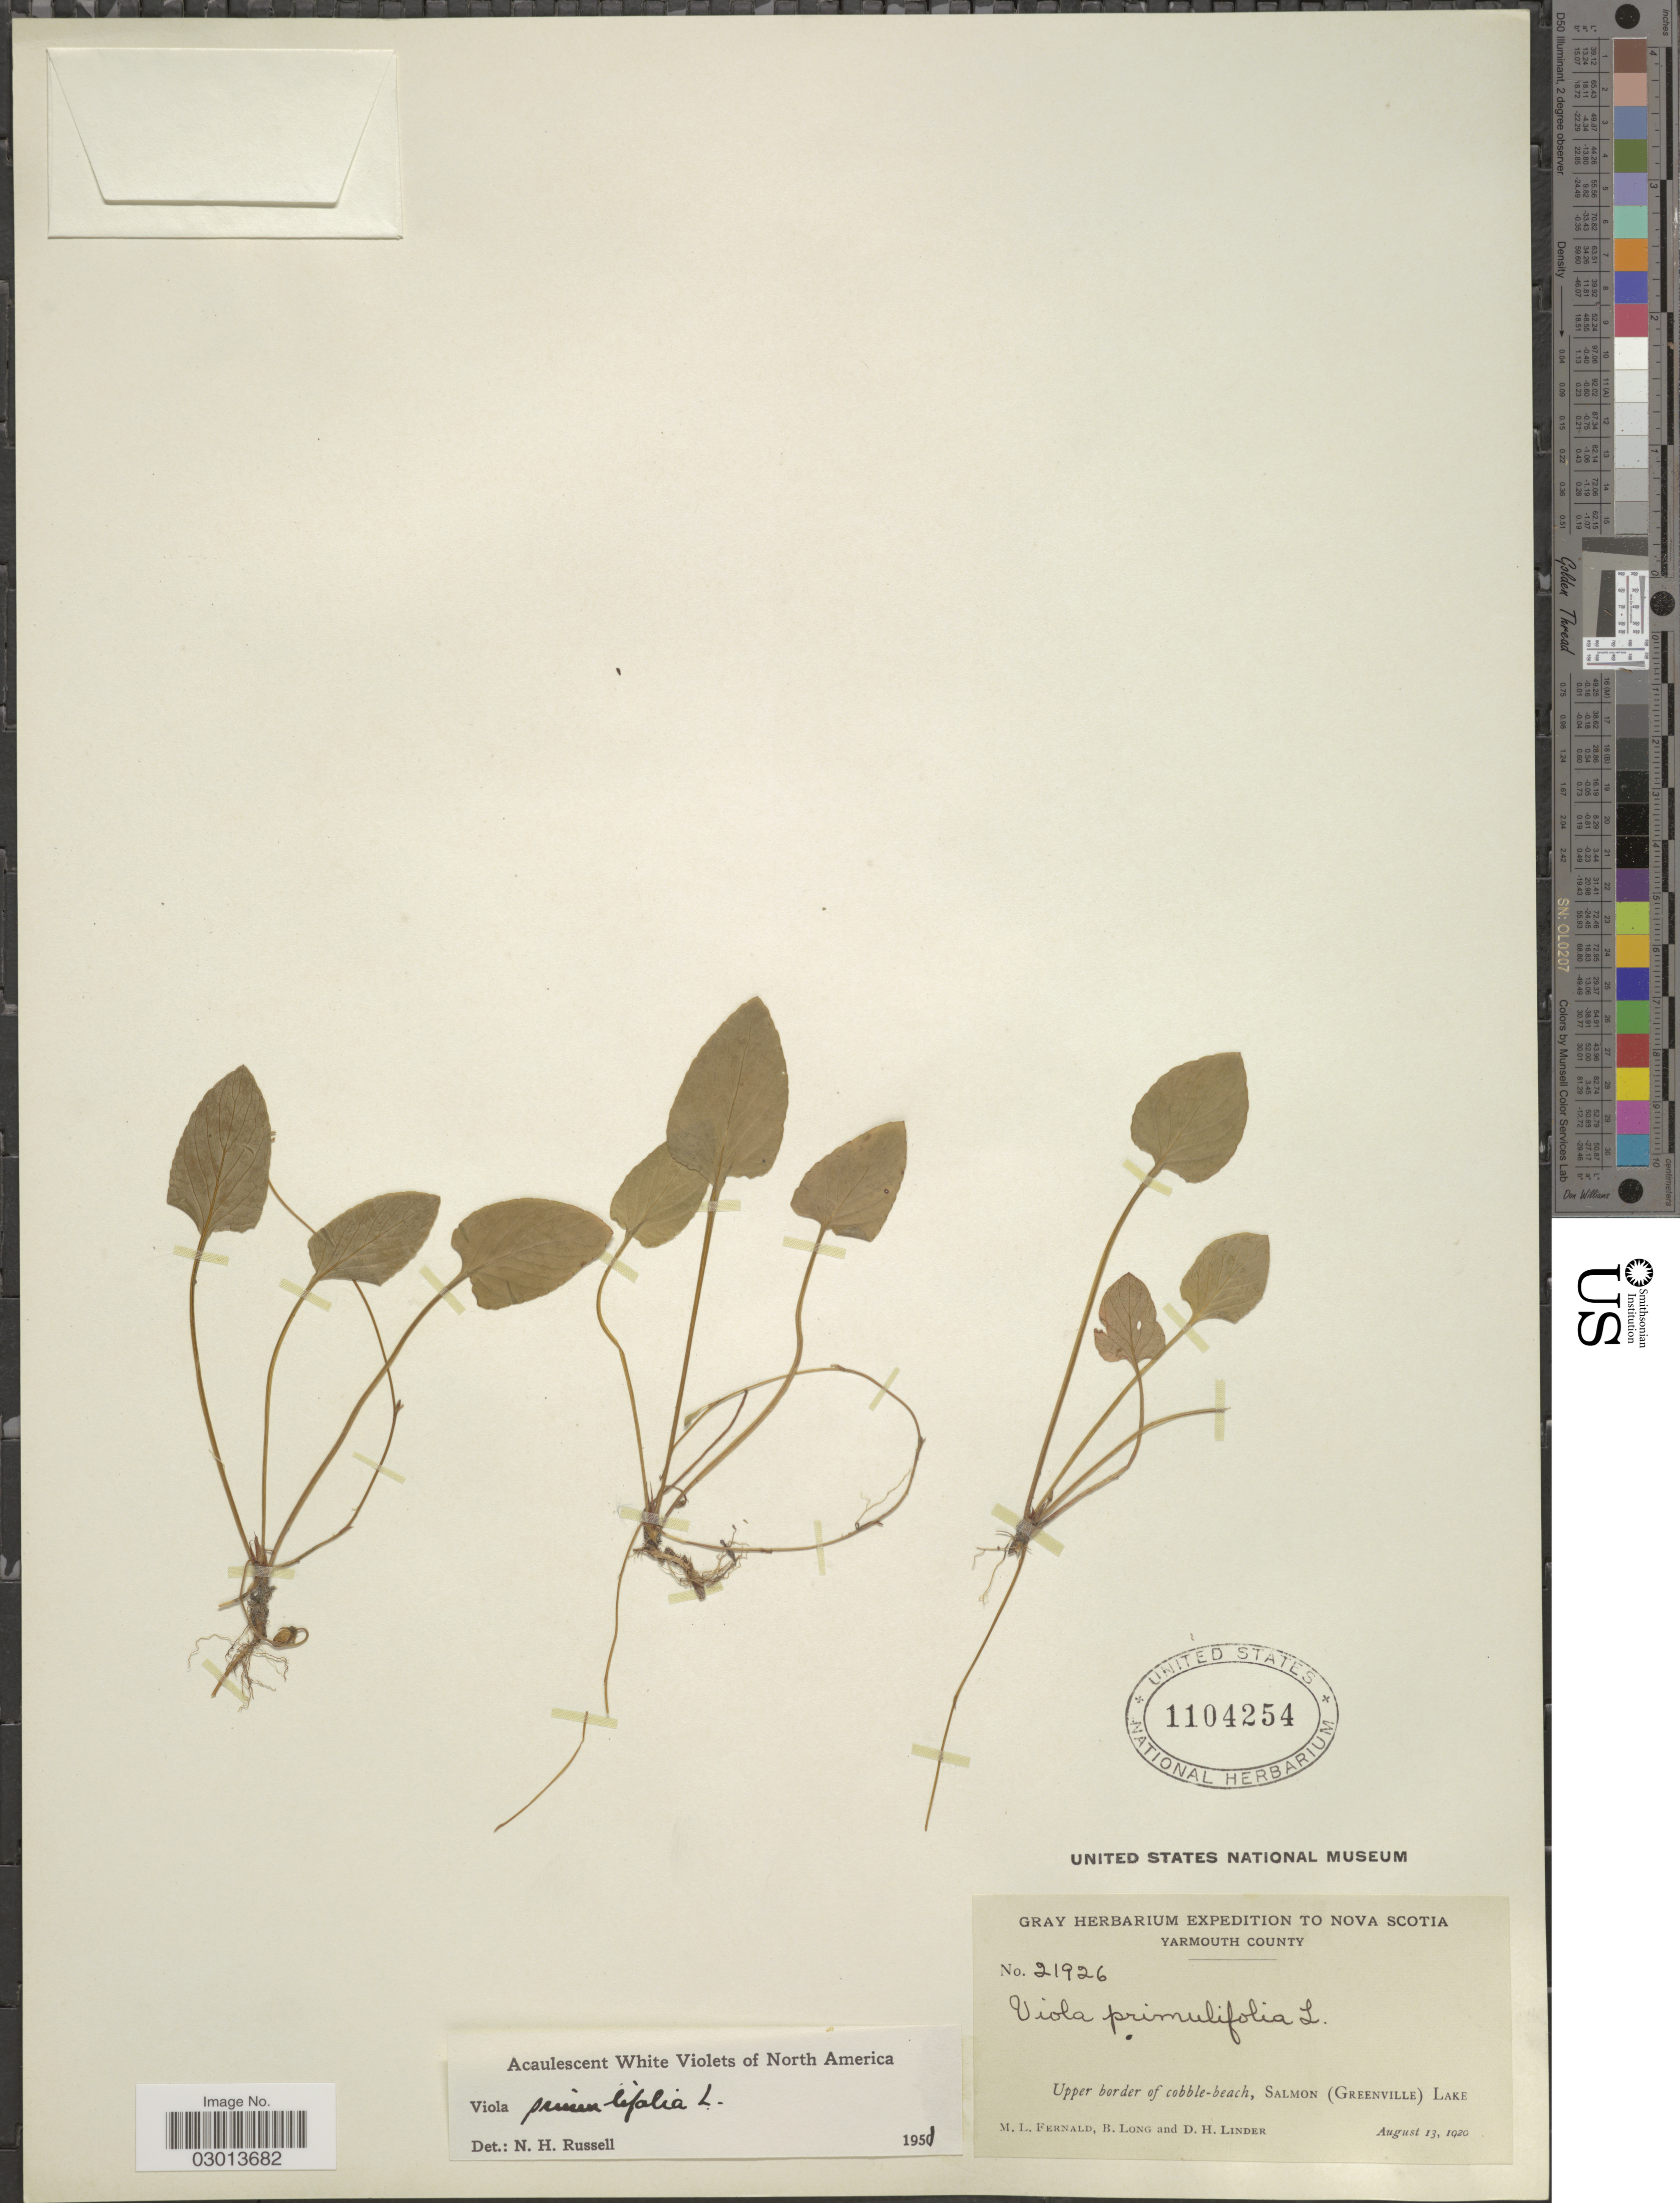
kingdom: Plantae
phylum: Tracheophyta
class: Magnoliopsida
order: Malpighiales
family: Violaceae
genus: Viola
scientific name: Viola primulifolia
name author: L.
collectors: M. L. Fernald, B. Long & D. Linder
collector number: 21926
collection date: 1920-08-13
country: Canada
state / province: Nova Scotia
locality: Yarmouth County. Salmon (Greenville) Lake.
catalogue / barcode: US 1104254